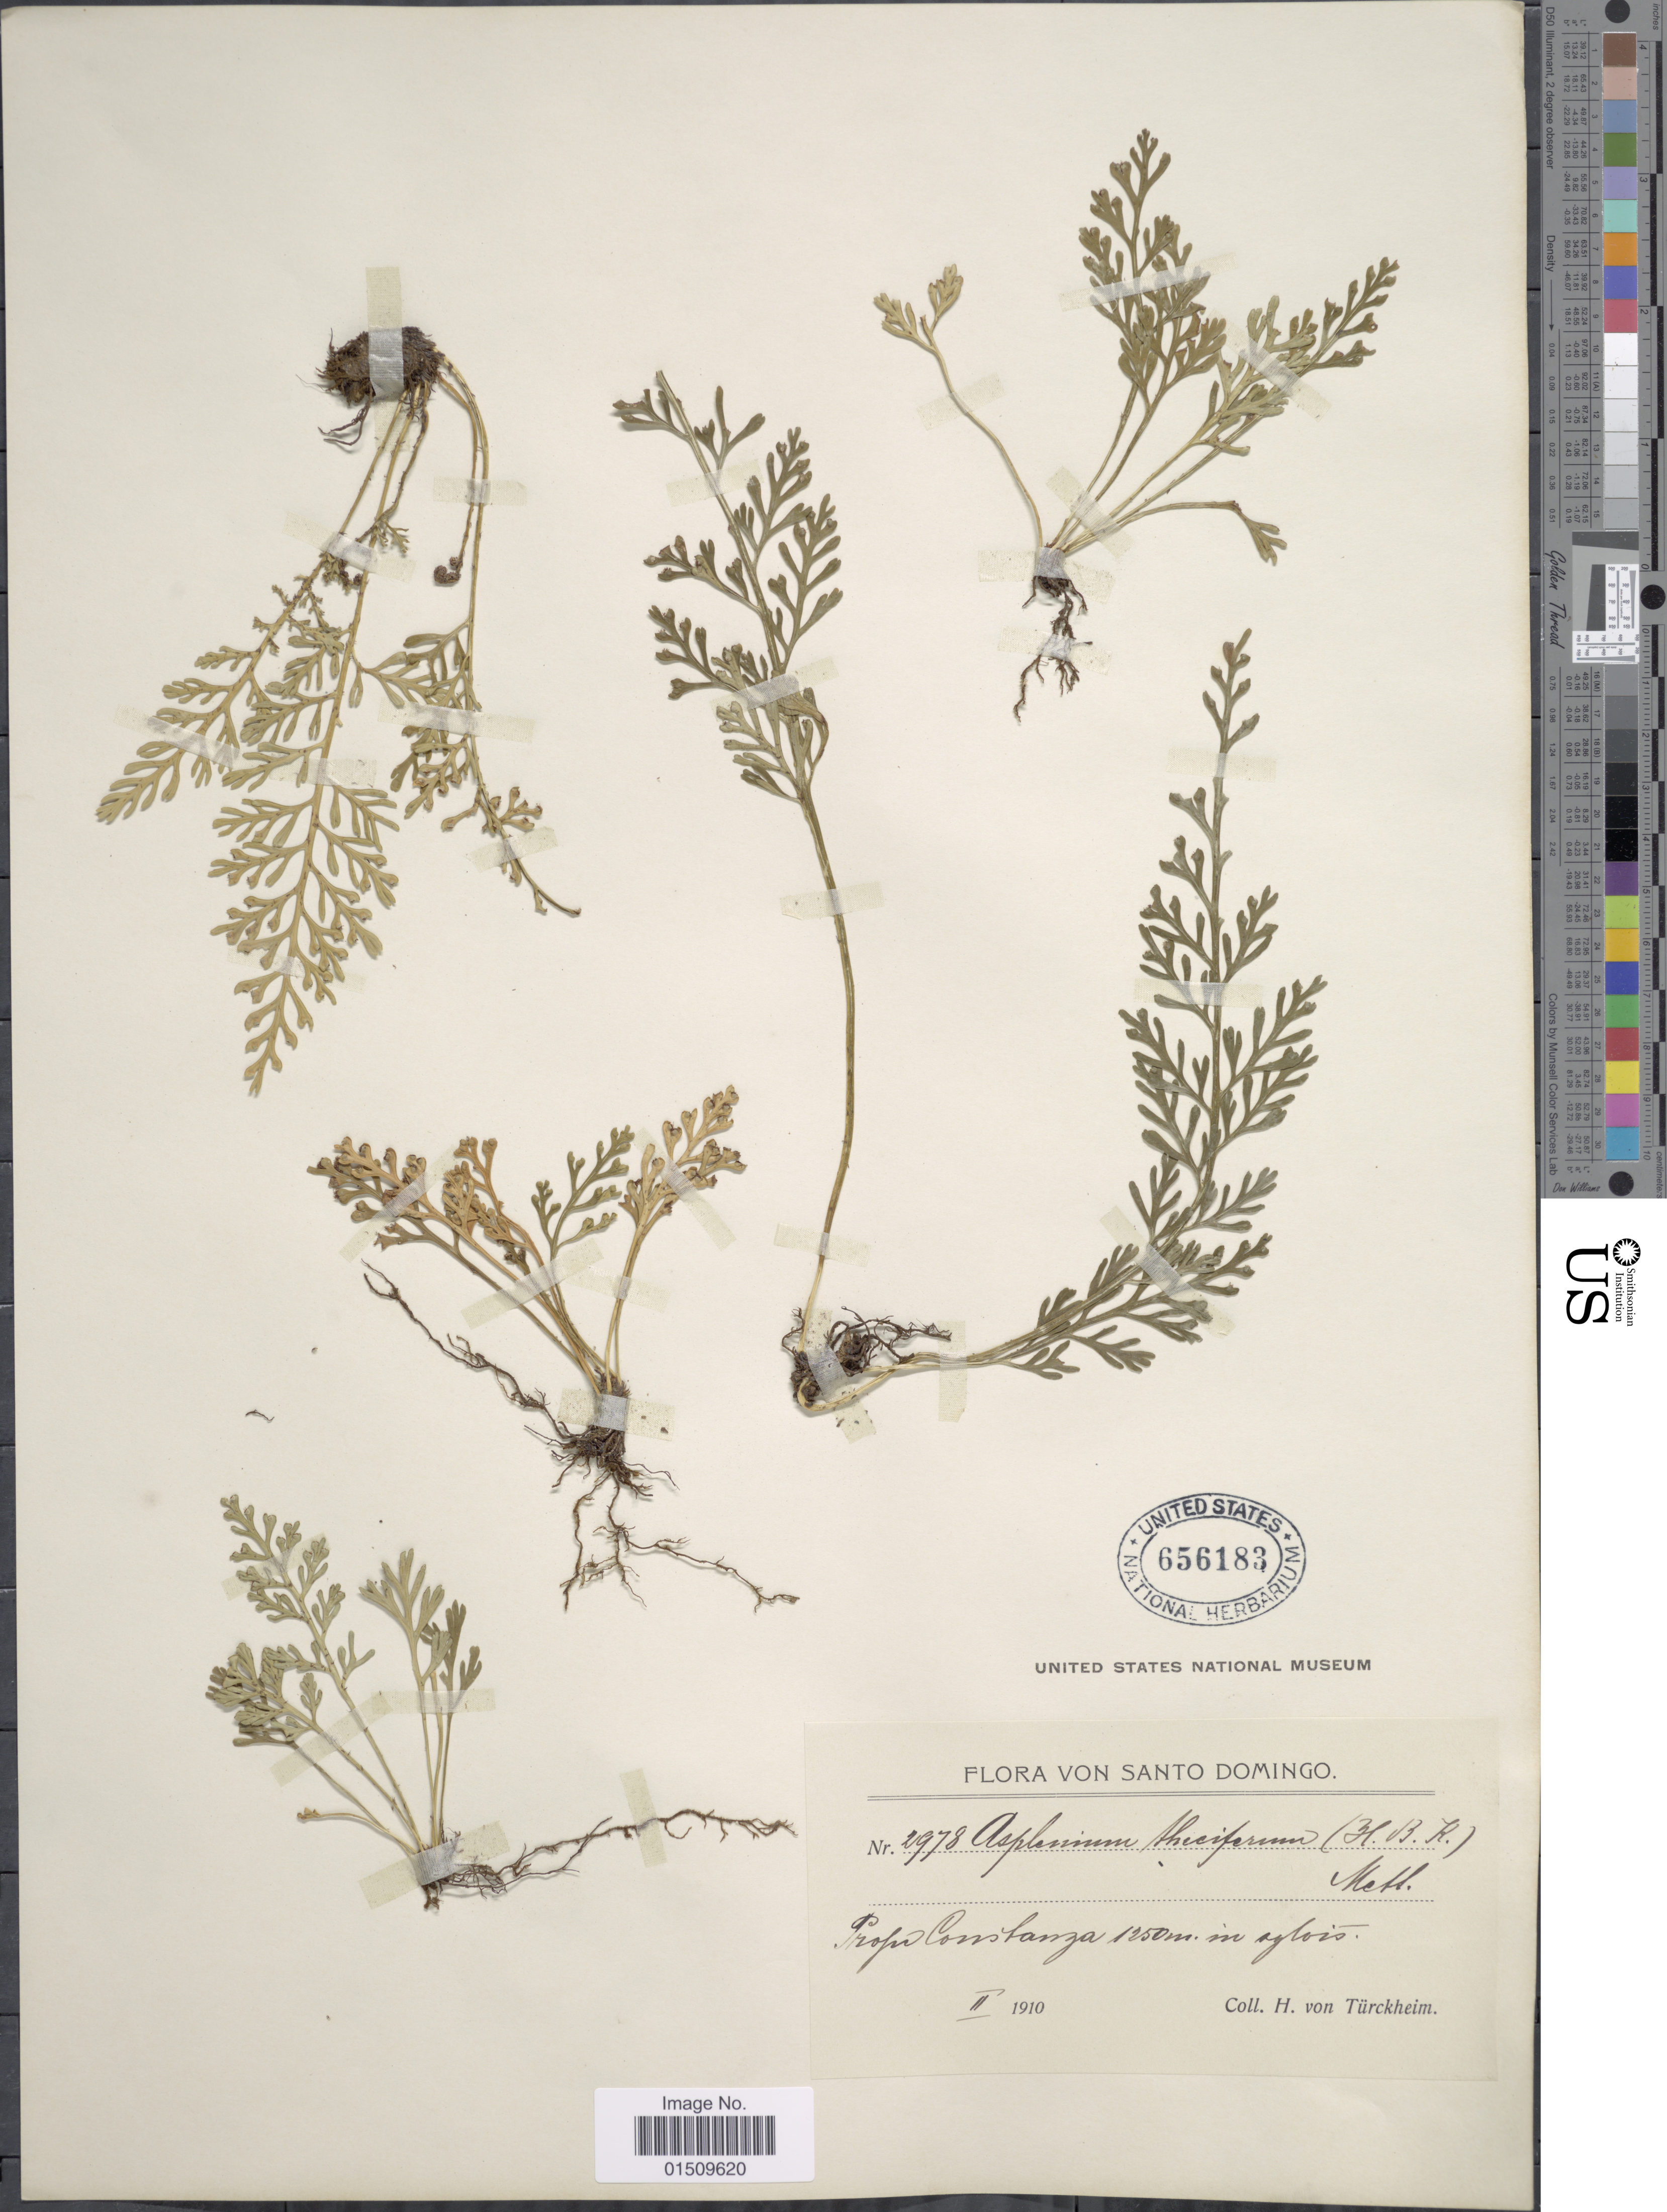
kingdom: Plantae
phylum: Tracheophyta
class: Polypodiopsida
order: Polypodiales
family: Aspleniaceae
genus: Asplenium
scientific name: Asplenium theciferum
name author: (Kunth) Mett.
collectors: H. von Türckheim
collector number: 2978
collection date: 1910-02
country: Dominican Republic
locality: Santo Domingo. Prope Constanza.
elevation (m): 1250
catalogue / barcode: US 656183